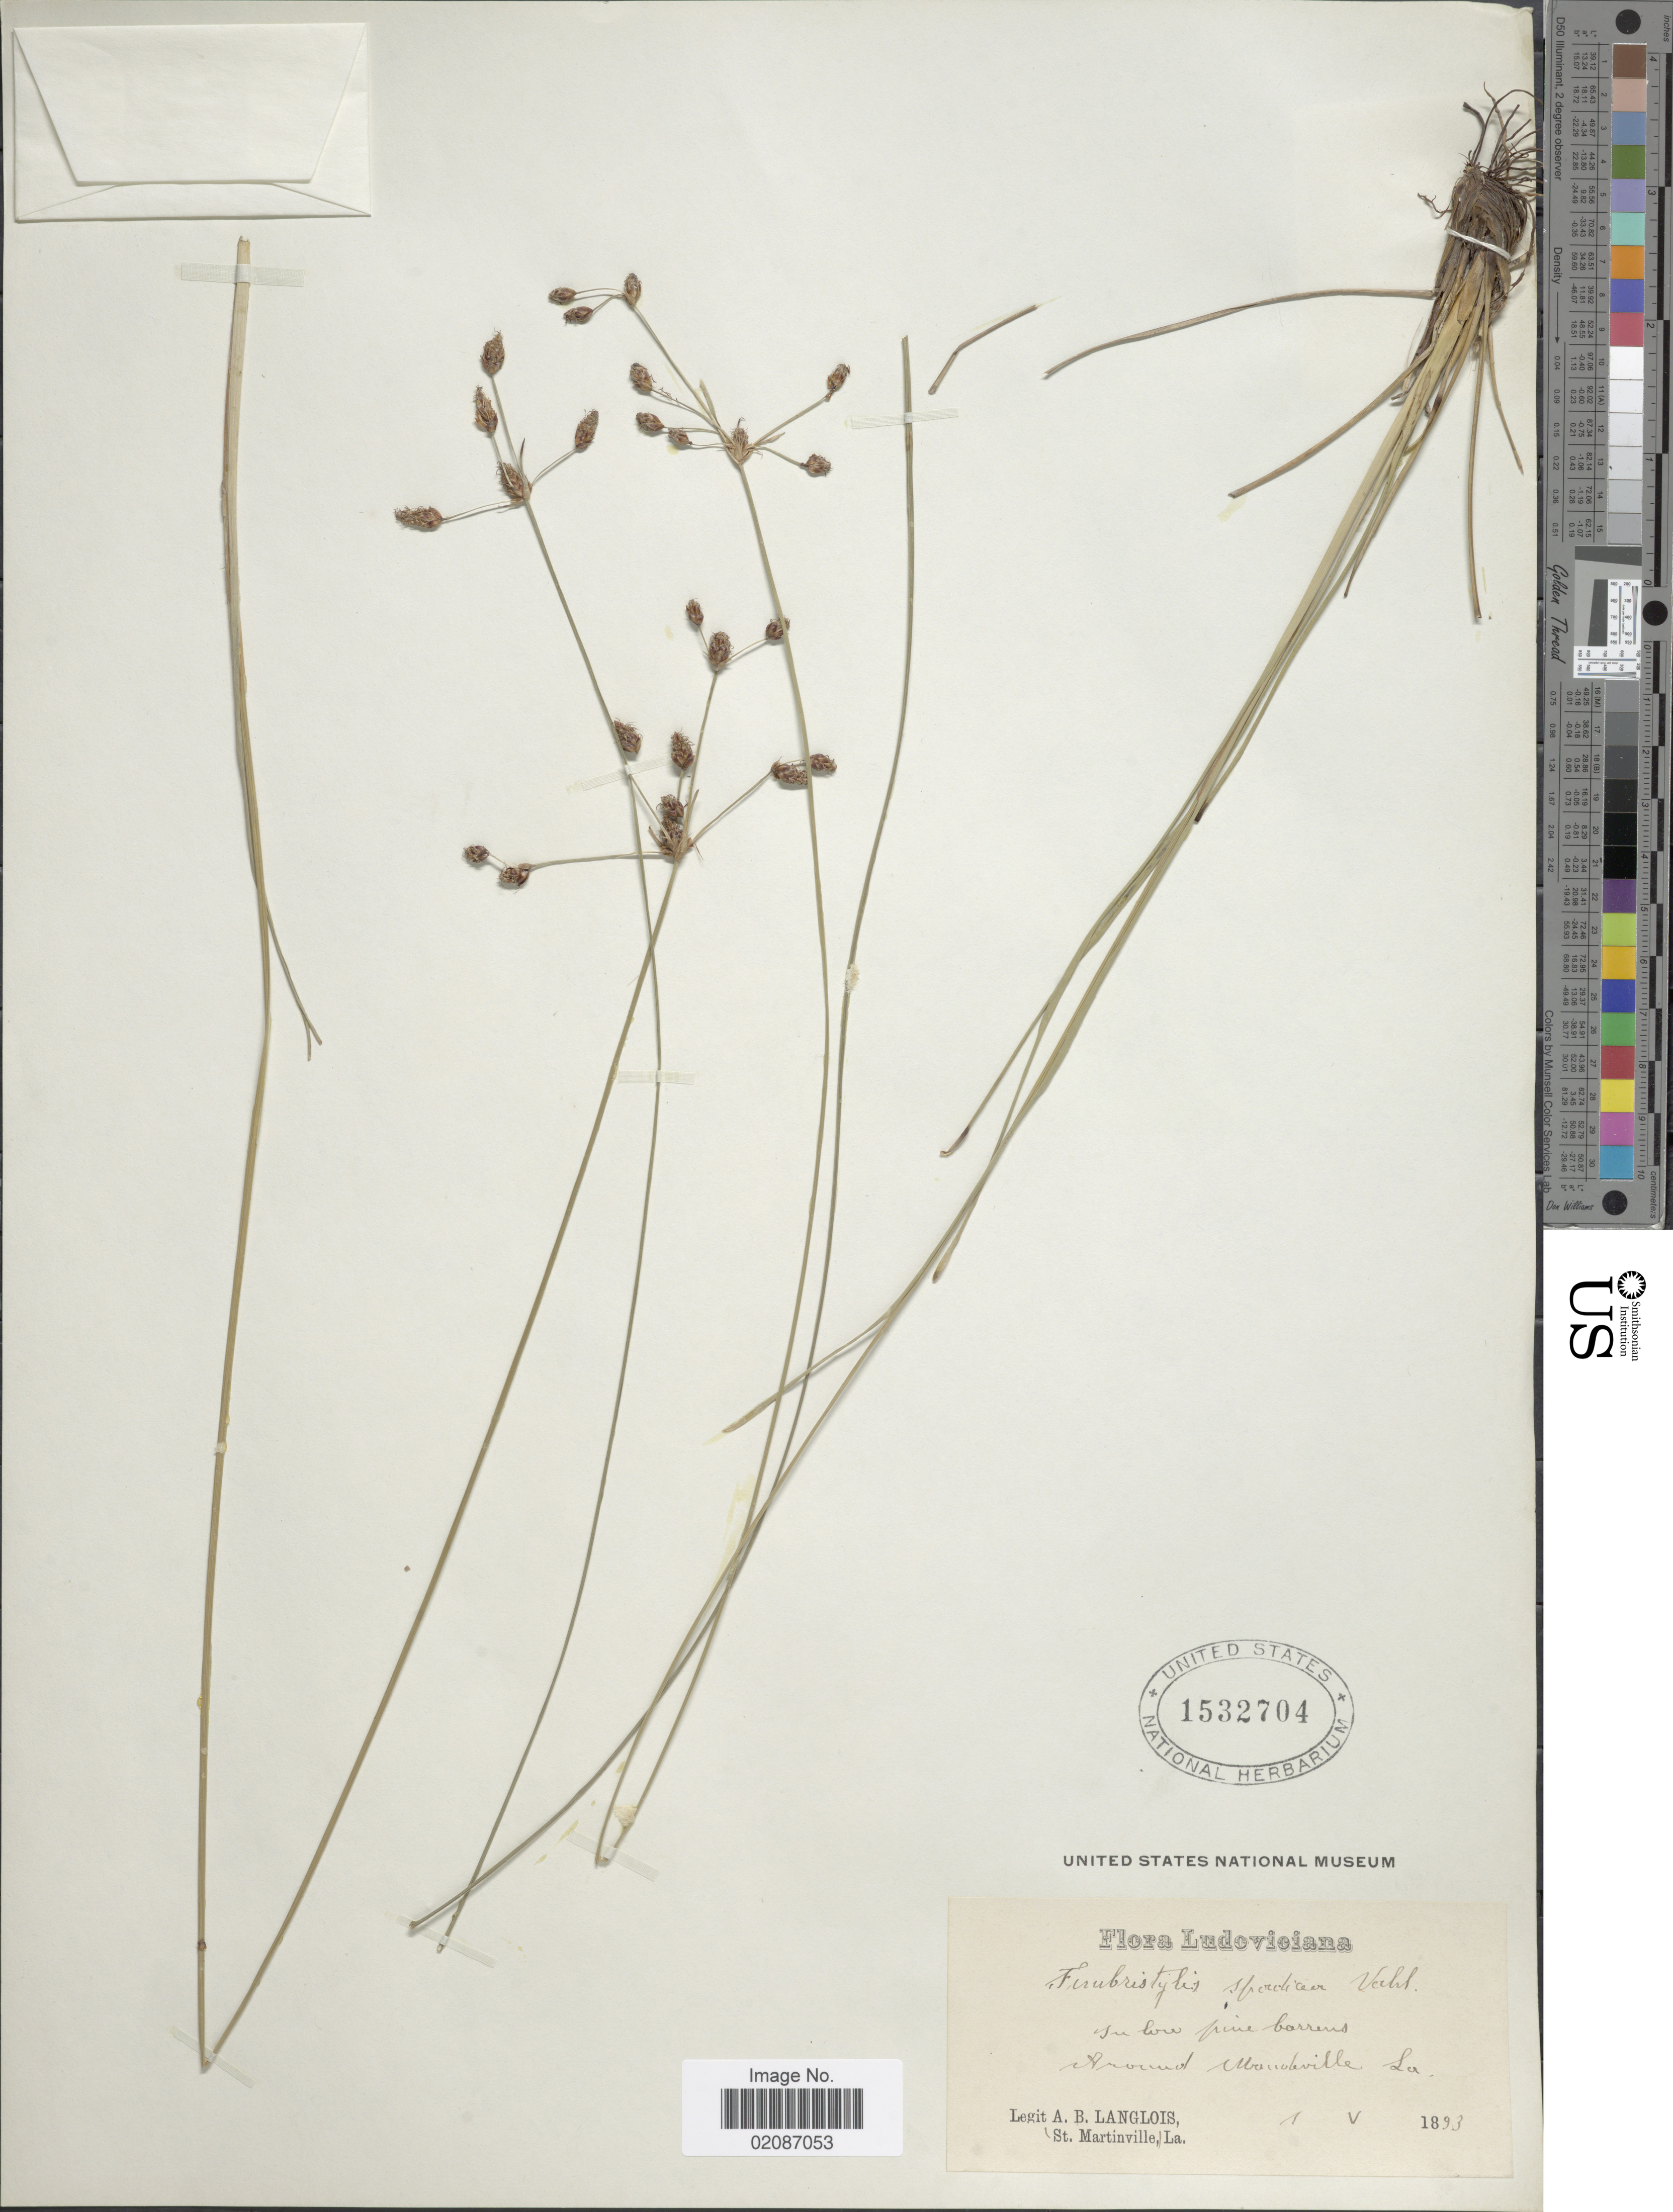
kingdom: Plantae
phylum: Tracheophyta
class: Liliopsida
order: Poales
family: Cyperaceae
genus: Fimbristylis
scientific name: Fimbristylis spadicea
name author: (L.) Vahl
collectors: A. Langlois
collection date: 1893-05-01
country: United States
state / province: Louisiana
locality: In low pine barrens around Mandeville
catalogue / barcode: US 1532704